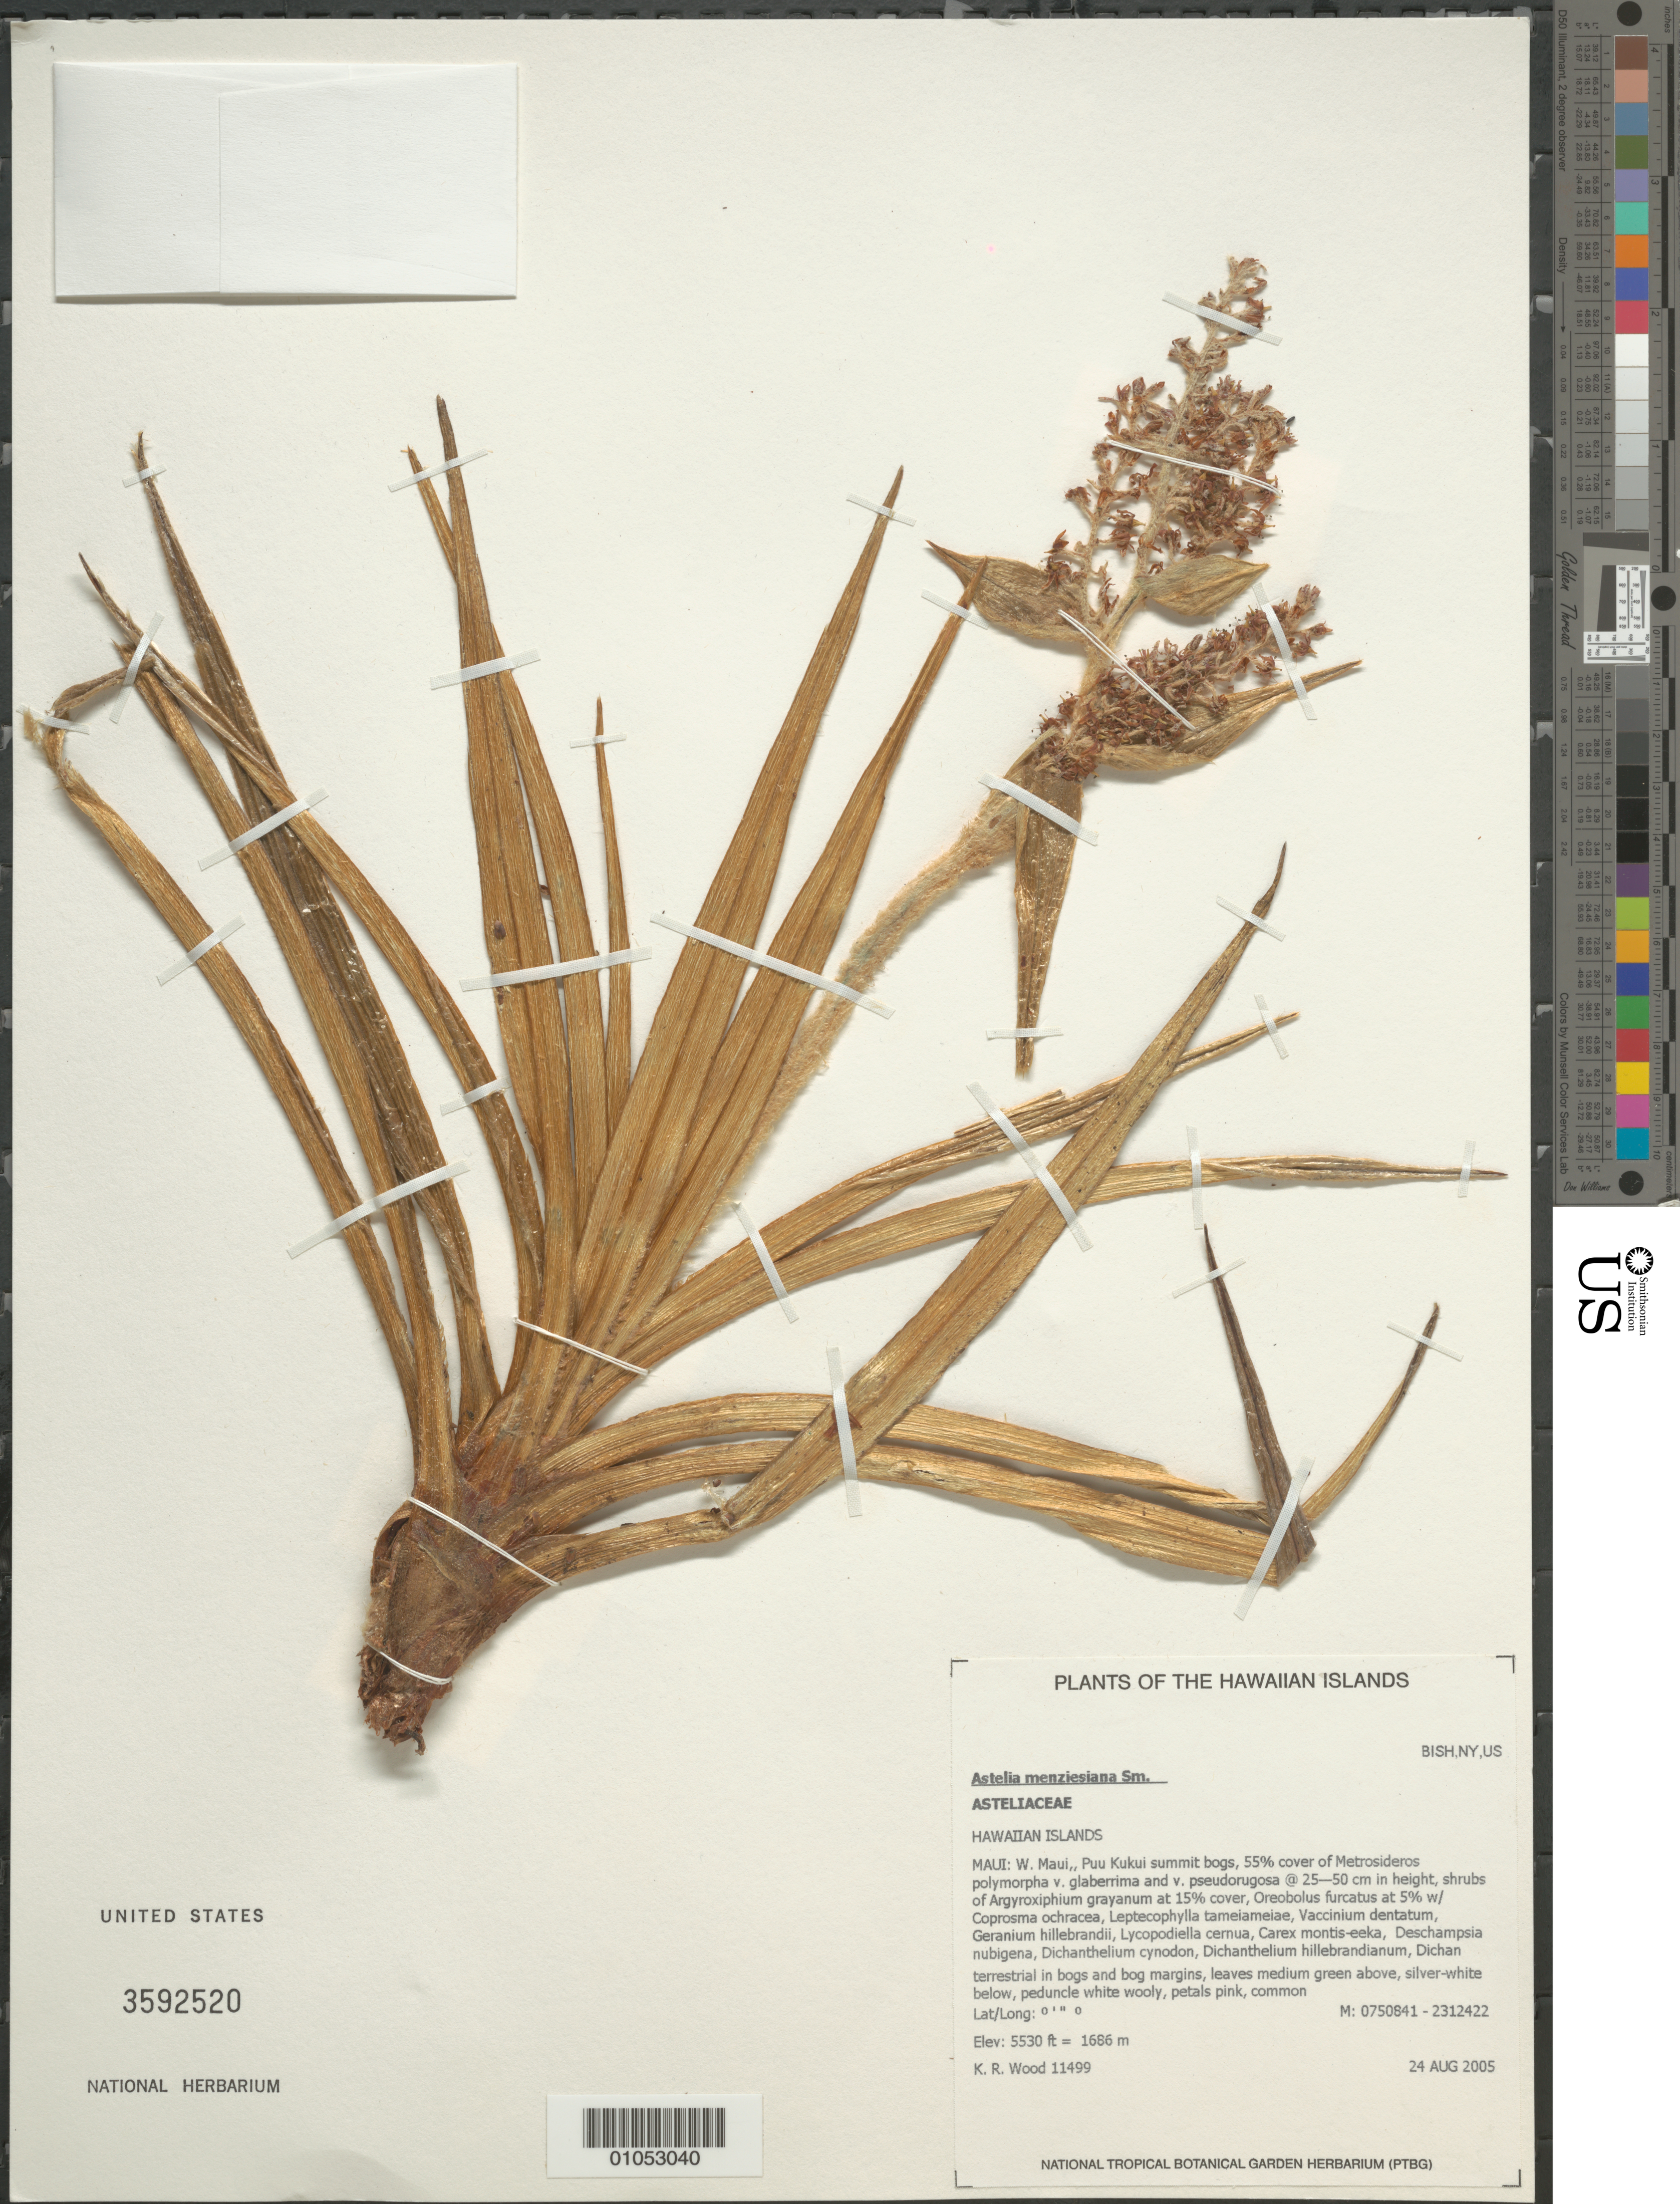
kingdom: Plantae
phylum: Tracheophyta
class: Liliopsida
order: Asparagales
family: Asteliaceae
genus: Astelia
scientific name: Astelia menziesiana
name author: Sm.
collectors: K. R. Wood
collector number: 11499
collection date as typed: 24 Aug 2005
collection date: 2005-08-24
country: United States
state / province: Hawaii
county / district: Maui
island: Maui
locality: West Maui, Puu Kukui summit bogs.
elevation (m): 1686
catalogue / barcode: US 3592520